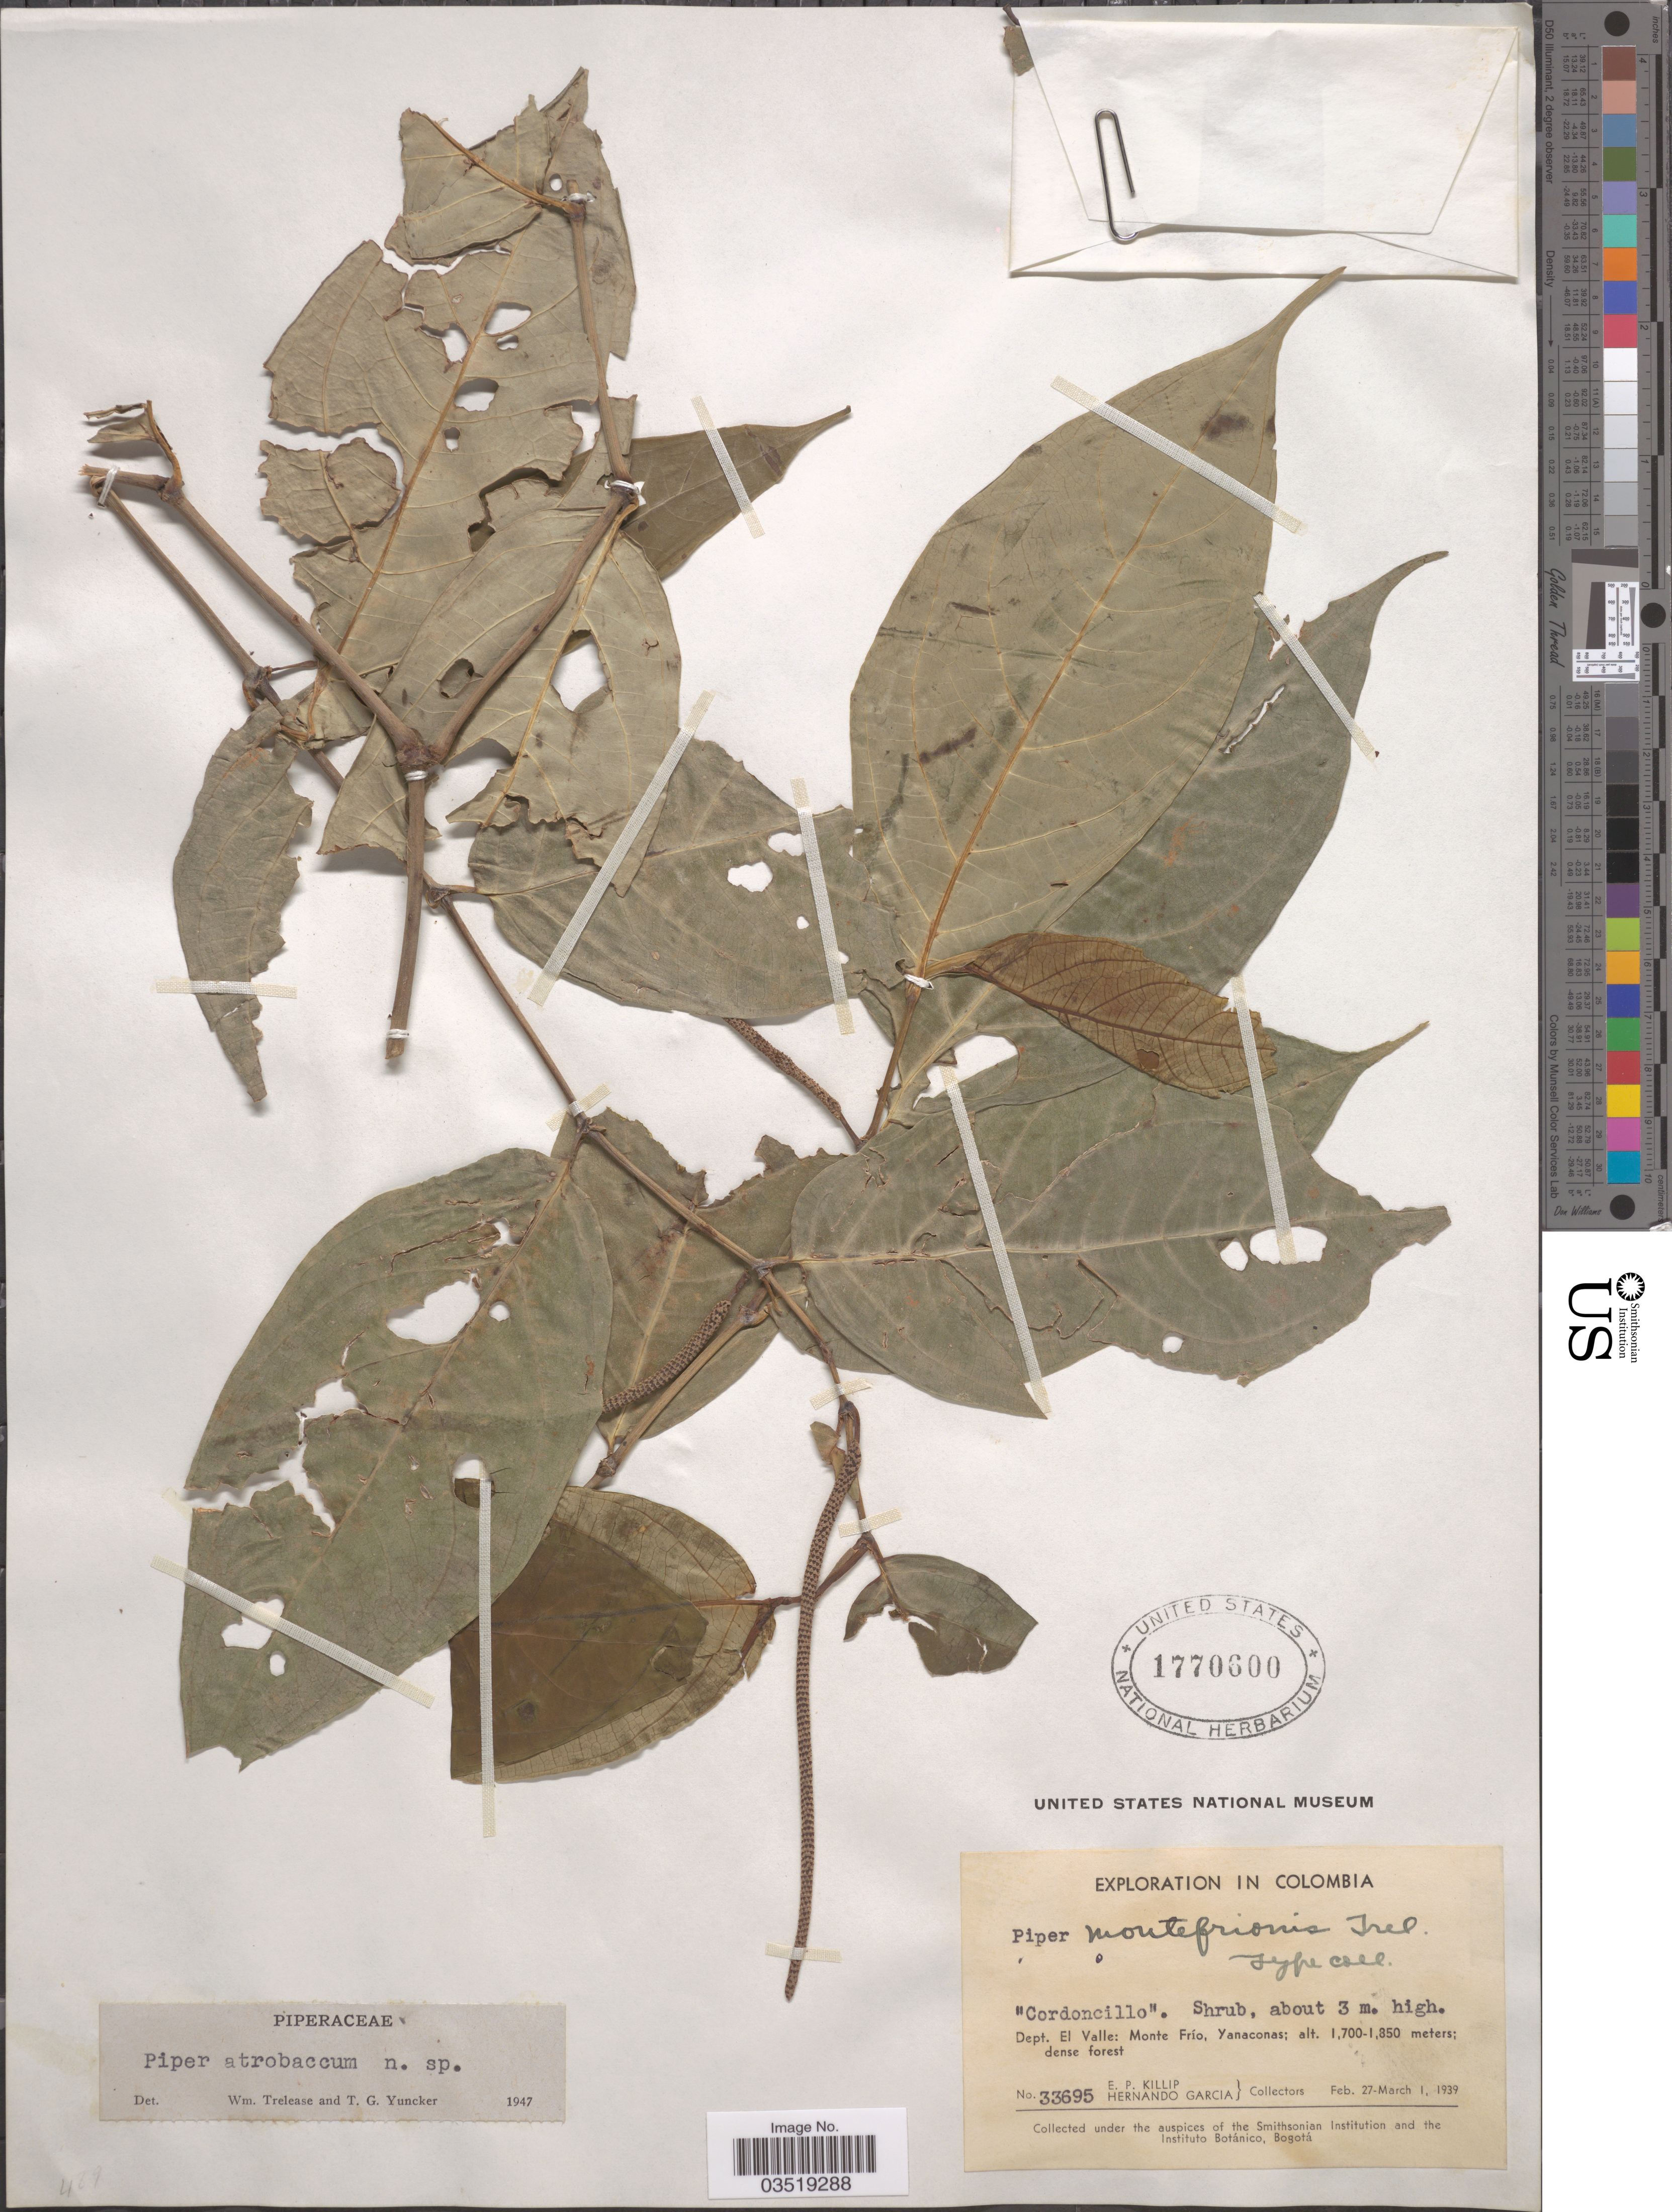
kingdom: Plantae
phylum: Tracheophyta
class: Magnoliopsida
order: Piperales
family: Piperaceae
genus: Piper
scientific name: Piper atrobaccum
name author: Trel. & Yunck.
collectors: E. P. Killip & H. Garcia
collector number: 33695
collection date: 1939-02-27/1939-03-01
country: Colombia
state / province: Valle del Cauca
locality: Dept. El Valle: Monte Frío, Yanaconas.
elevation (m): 1700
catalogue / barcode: US 1770600